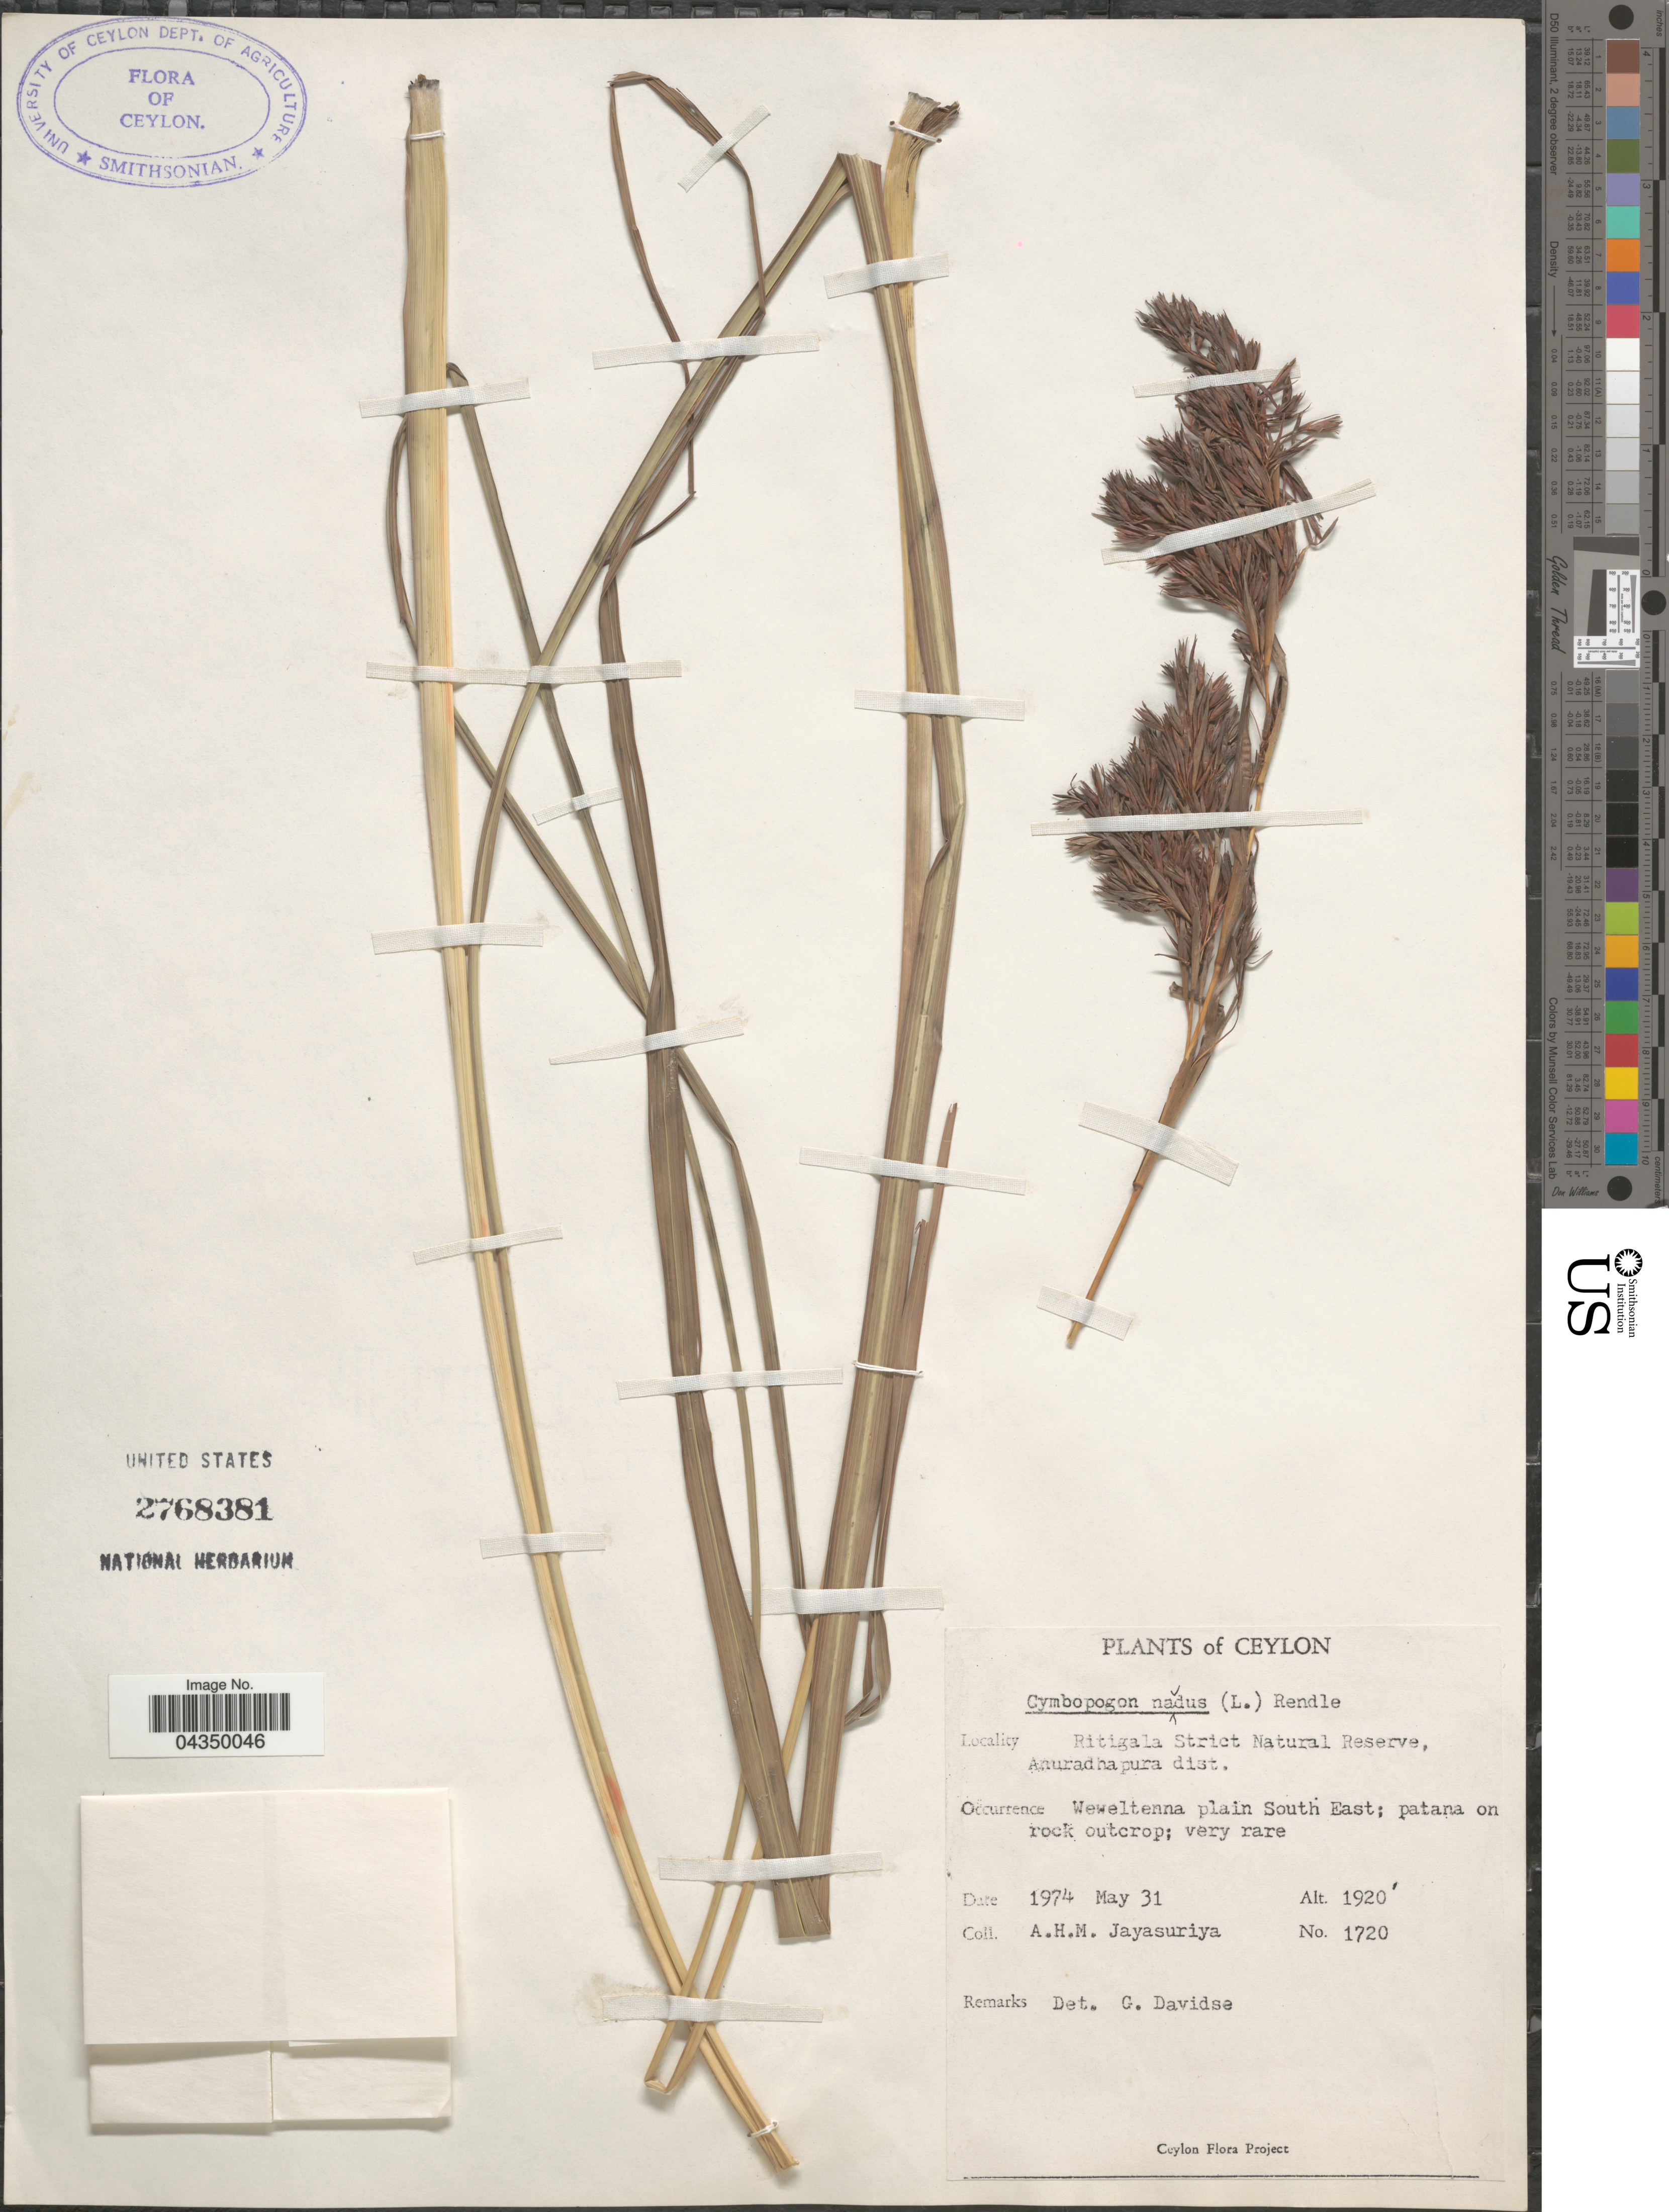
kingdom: Plantae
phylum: Tracheophyta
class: Liliopsida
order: Poales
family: Poaceae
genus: Cymbopogon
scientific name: Cymbopogon nardus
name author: (L.) Rendle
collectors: A. H. Jayasuriya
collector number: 1720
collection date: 1974-05-31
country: Sri Lanka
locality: Ceylon. Ritigala Strict Natural Reserve, Anuradhapura dist. Weweltenna plain South East.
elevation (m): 585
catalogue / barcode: US 2768381